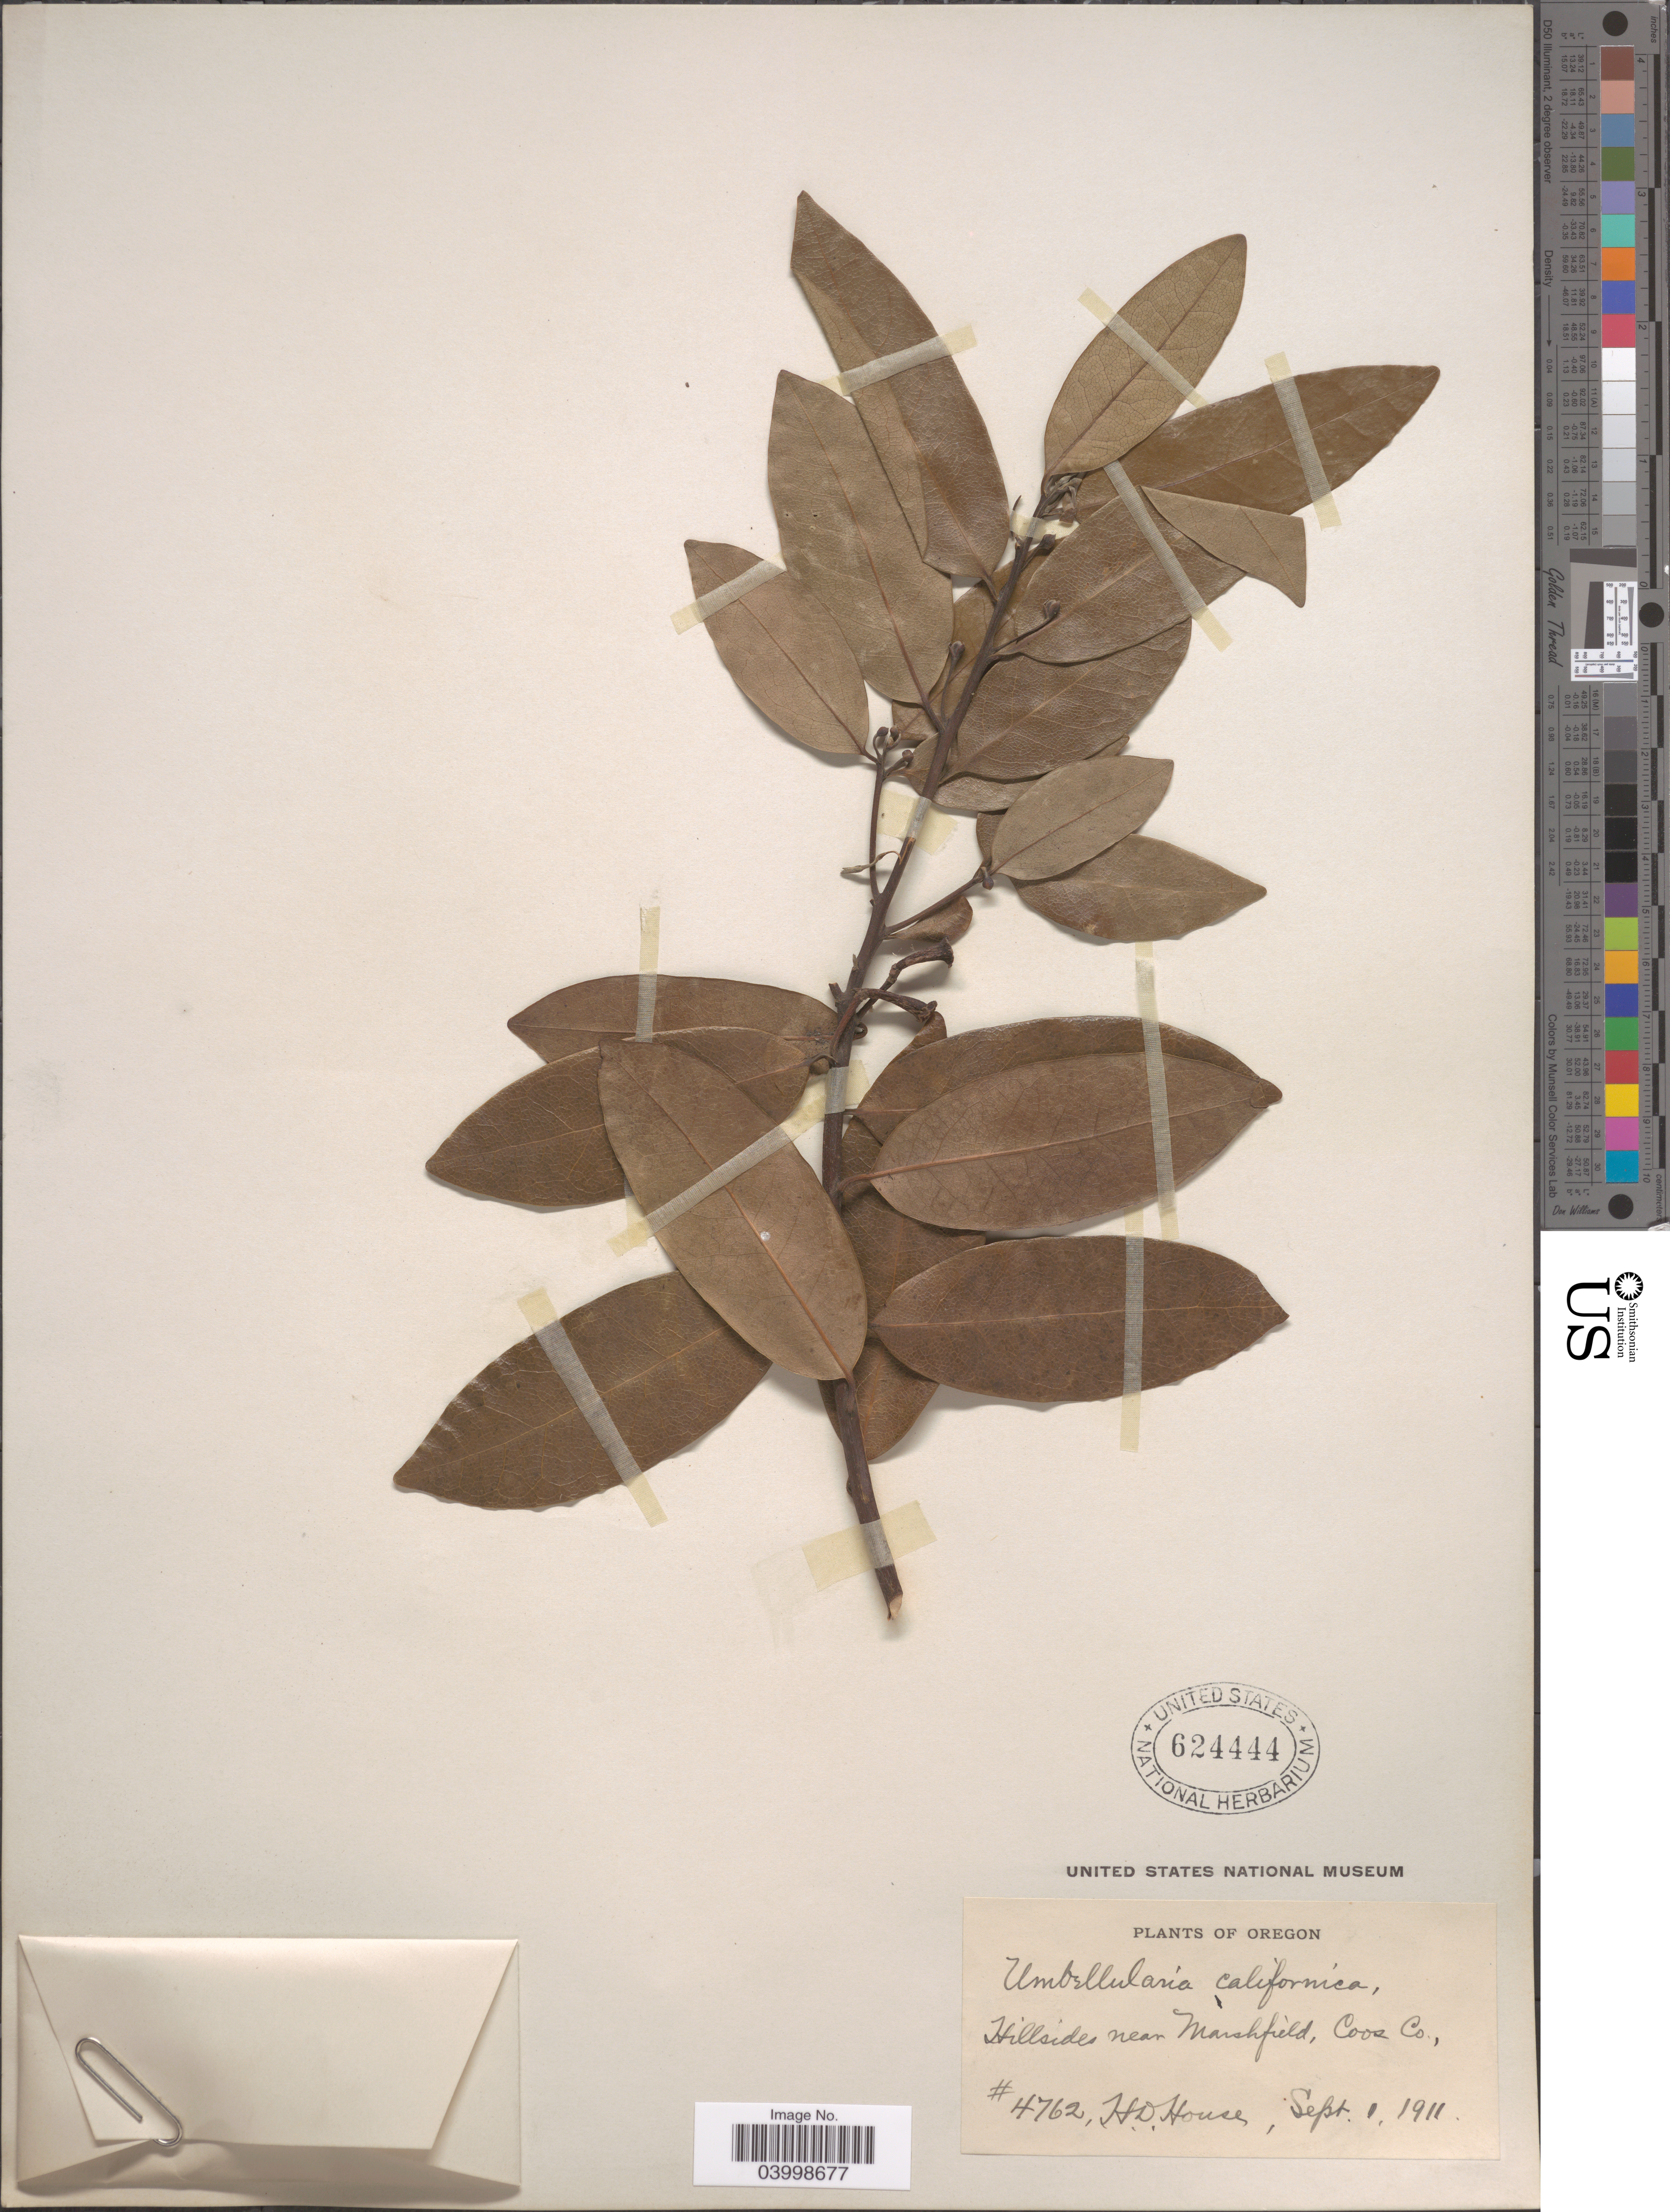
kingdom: Plantae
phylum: Tracheophyta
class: Magnoliopsida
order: Laurales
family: Lauraceae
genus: Umbellularia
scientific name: Umbellularia californica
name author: (Hook. & Arn.) Nutt.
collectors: H. D. House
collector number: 4762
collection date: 1911-09-01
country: United States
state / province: Oregon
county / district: Coos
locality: Hillside near Marshfield, Coos Co.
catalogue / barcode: US 624444